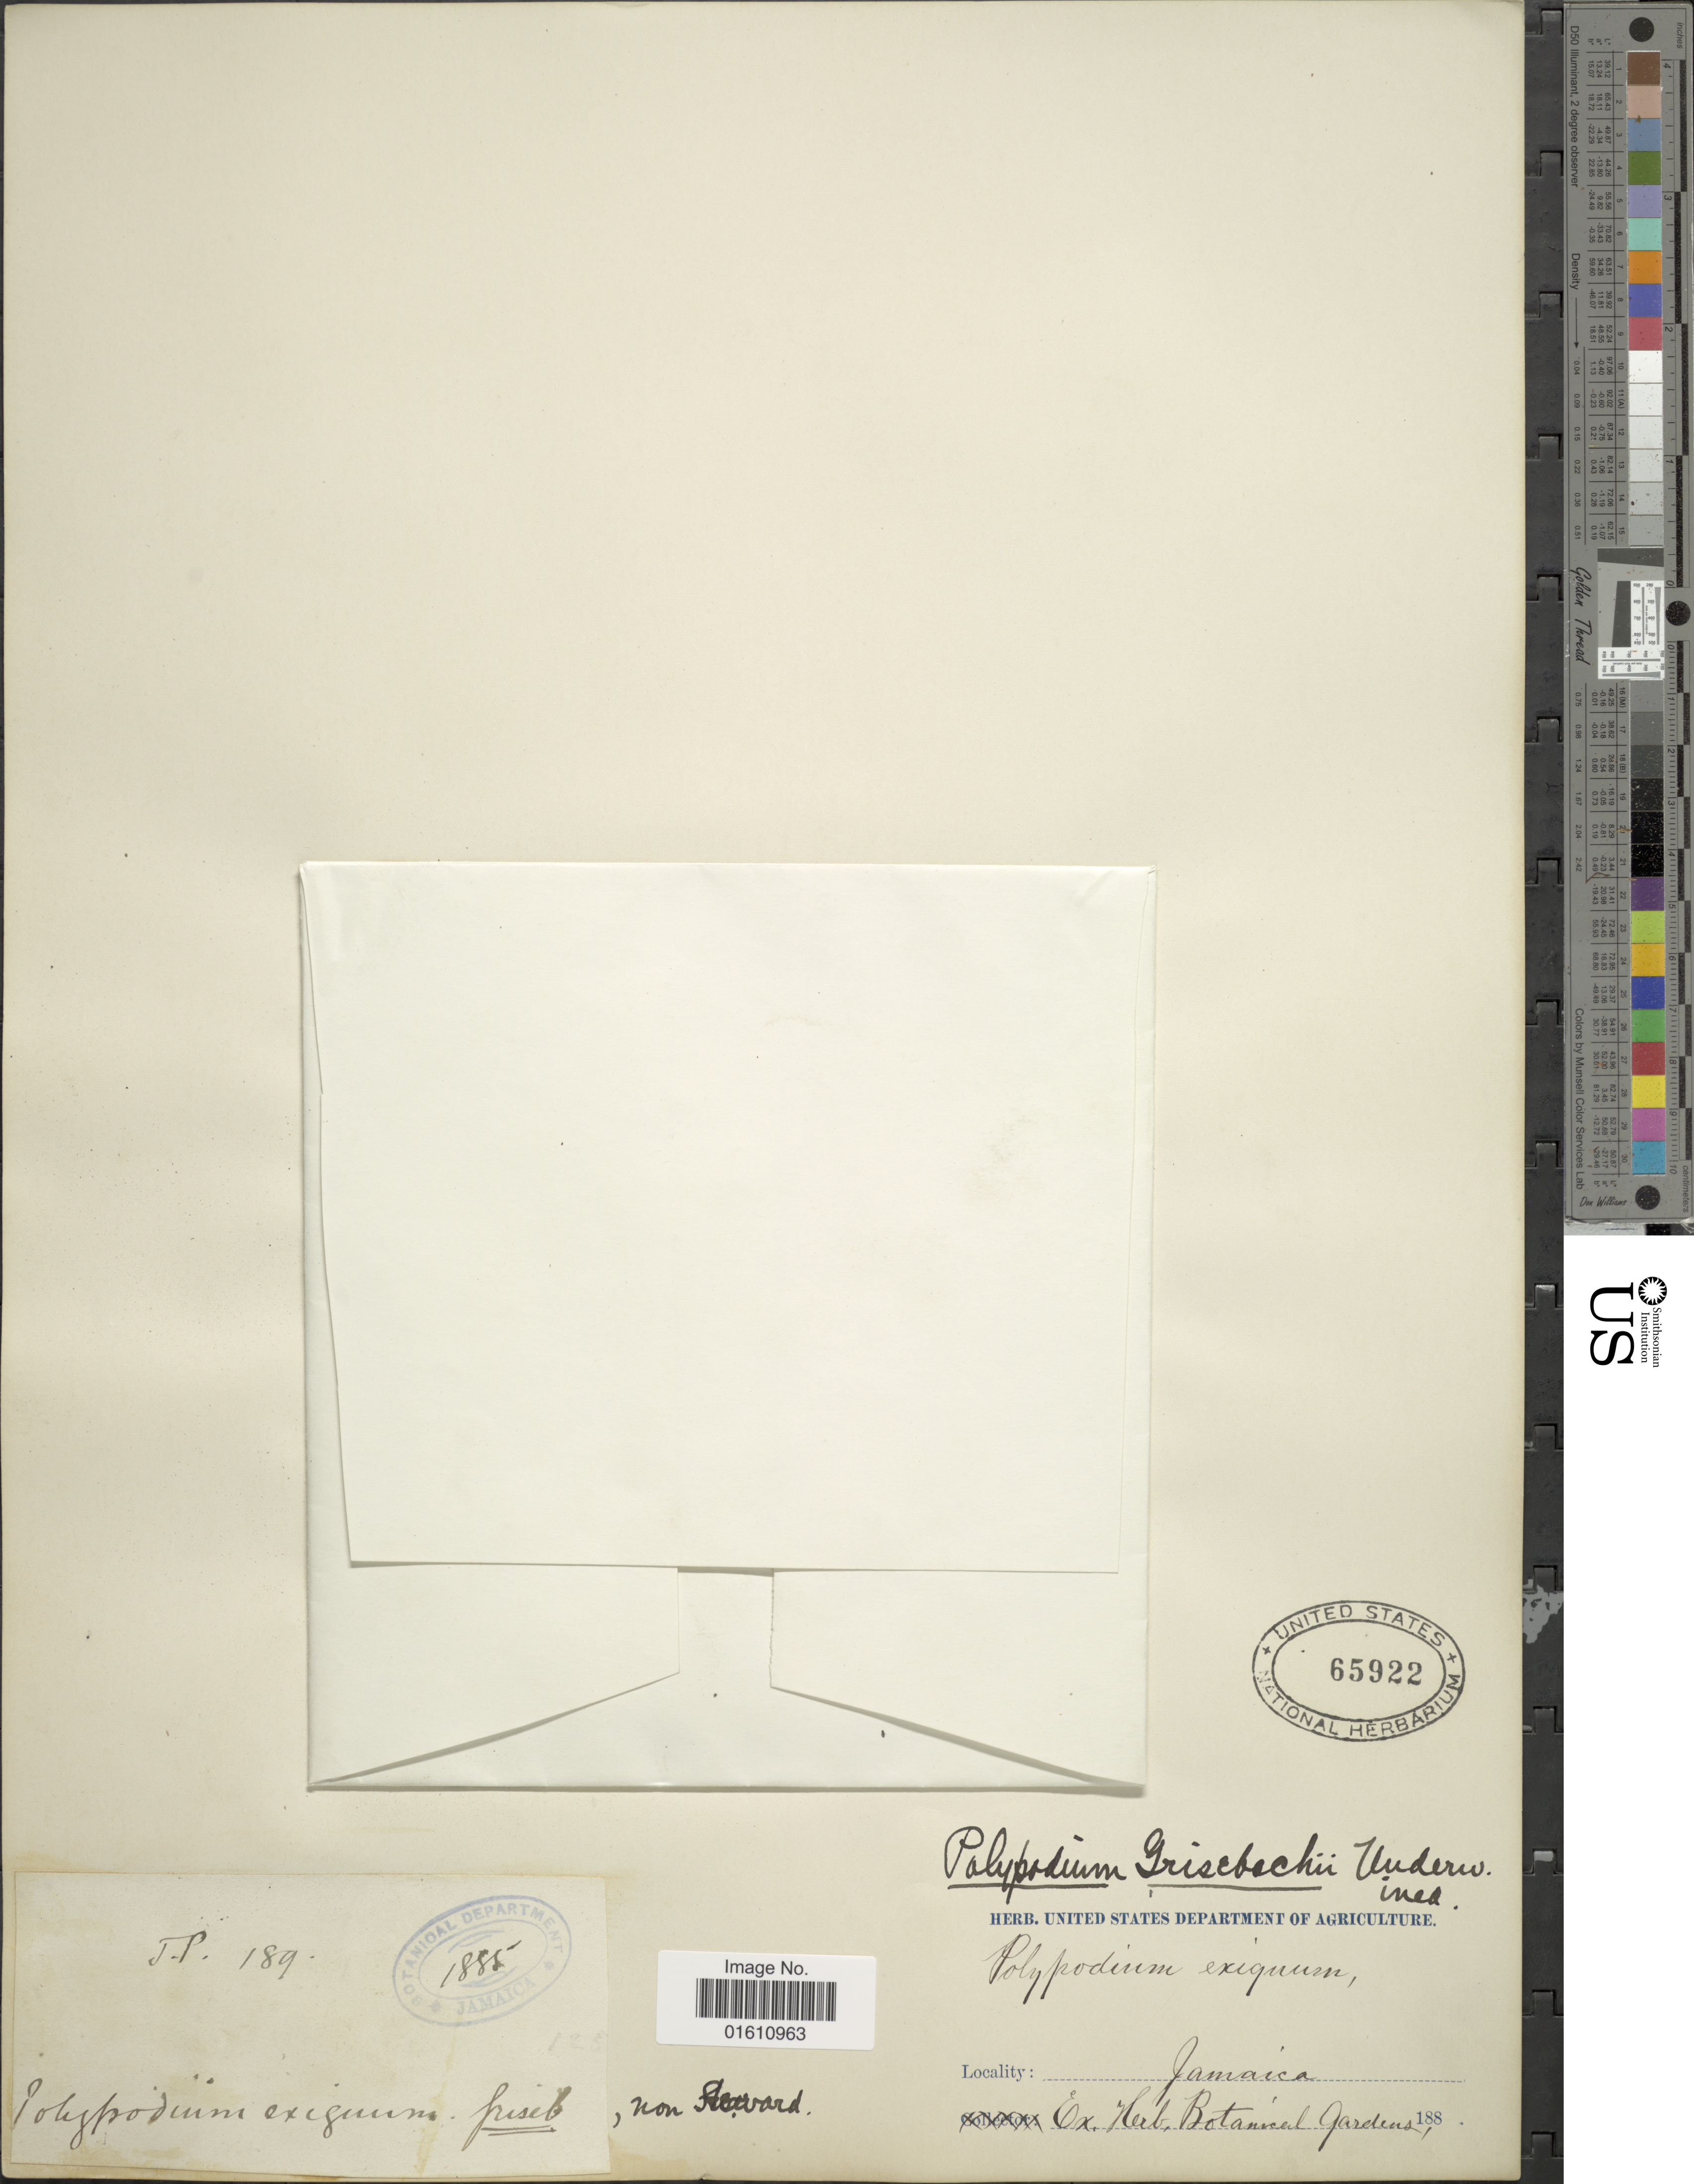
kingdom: Plantae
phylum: Tracheophyta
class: Polypodiopsida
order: Polypodiales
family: Polypodiaceae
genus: Moranopteris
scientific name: Moranopteris grisebachii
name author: (C. Chr.) R. Y. Hirai & J. Prado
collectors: T. P.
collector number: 189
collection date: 1885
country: Jamaica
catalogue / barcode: US 65922